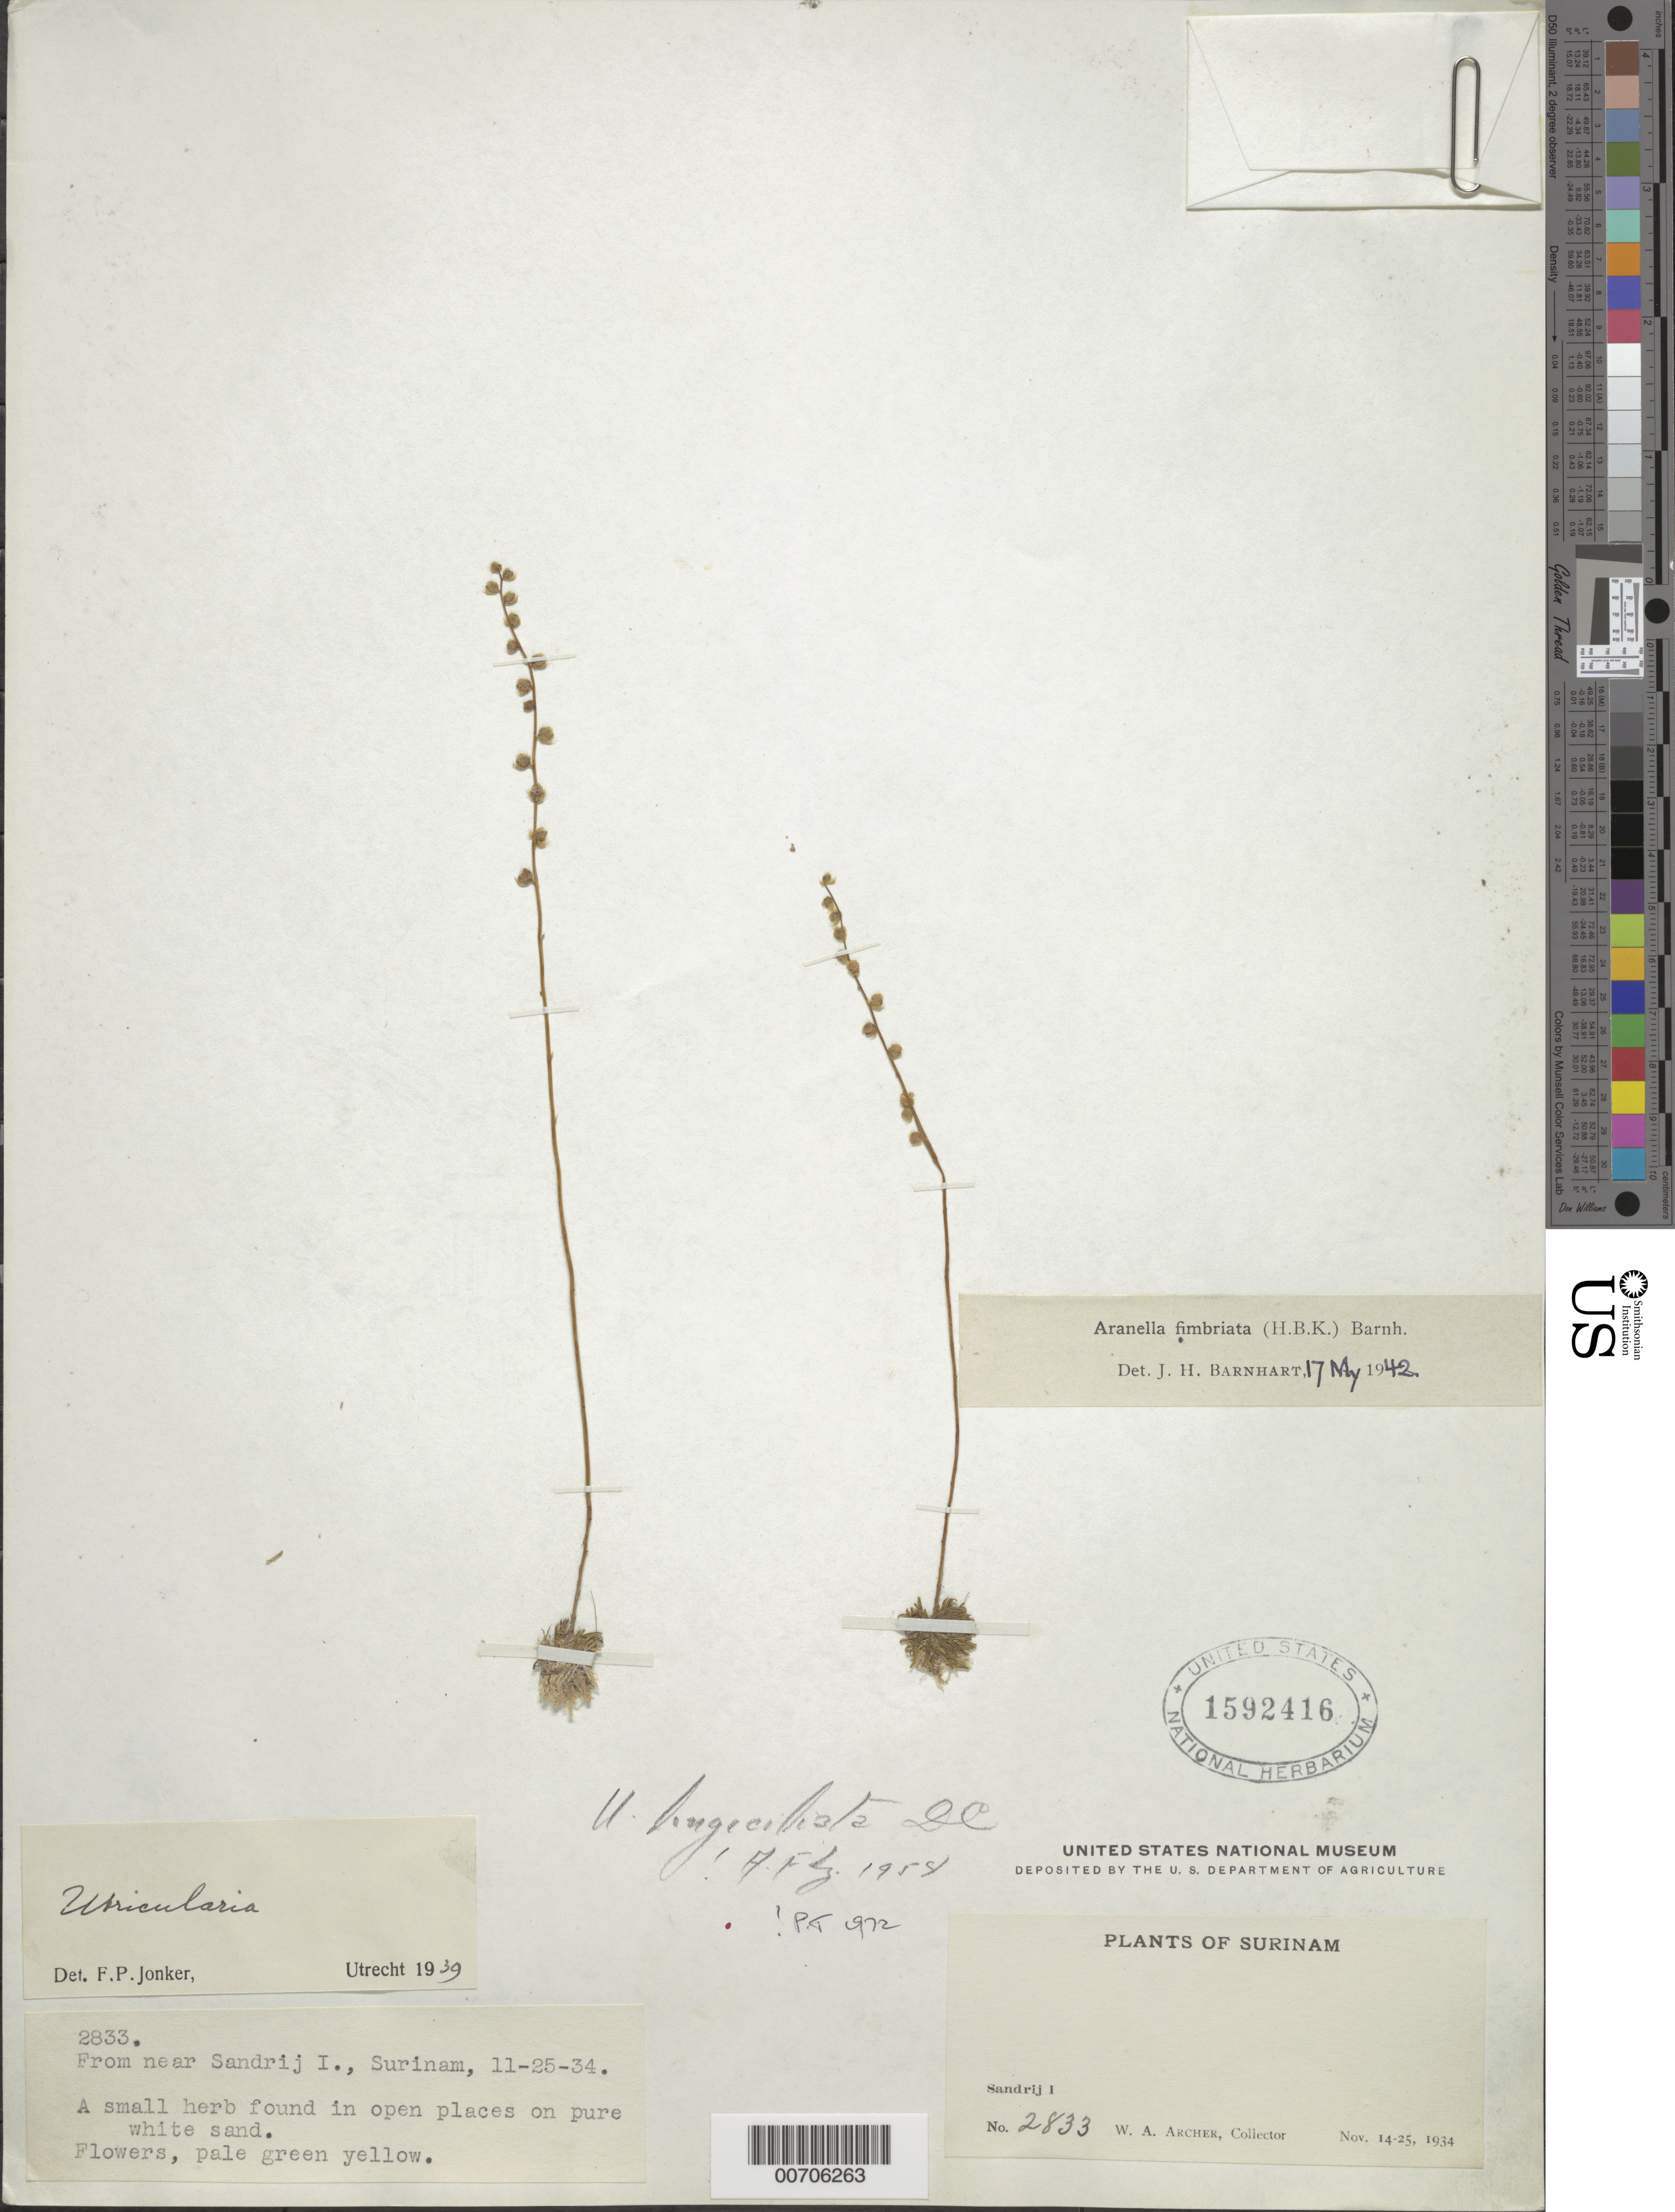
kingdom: Plantae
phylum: Tracheophyta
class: Magnoliopsida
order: Lamiales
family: Lentibulariaceae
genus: Utricularia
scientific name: Utricularia longeciliata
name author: A. DC.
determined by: Taylor, P.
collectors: W. A. Archer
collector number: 2833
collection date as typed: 14-Nov-34 to 25-Nov-34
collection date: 1934-11-14/1934-11-25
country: Suriname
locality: Zanderij I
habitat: Open places on pure white sand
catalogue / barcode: US 1592416